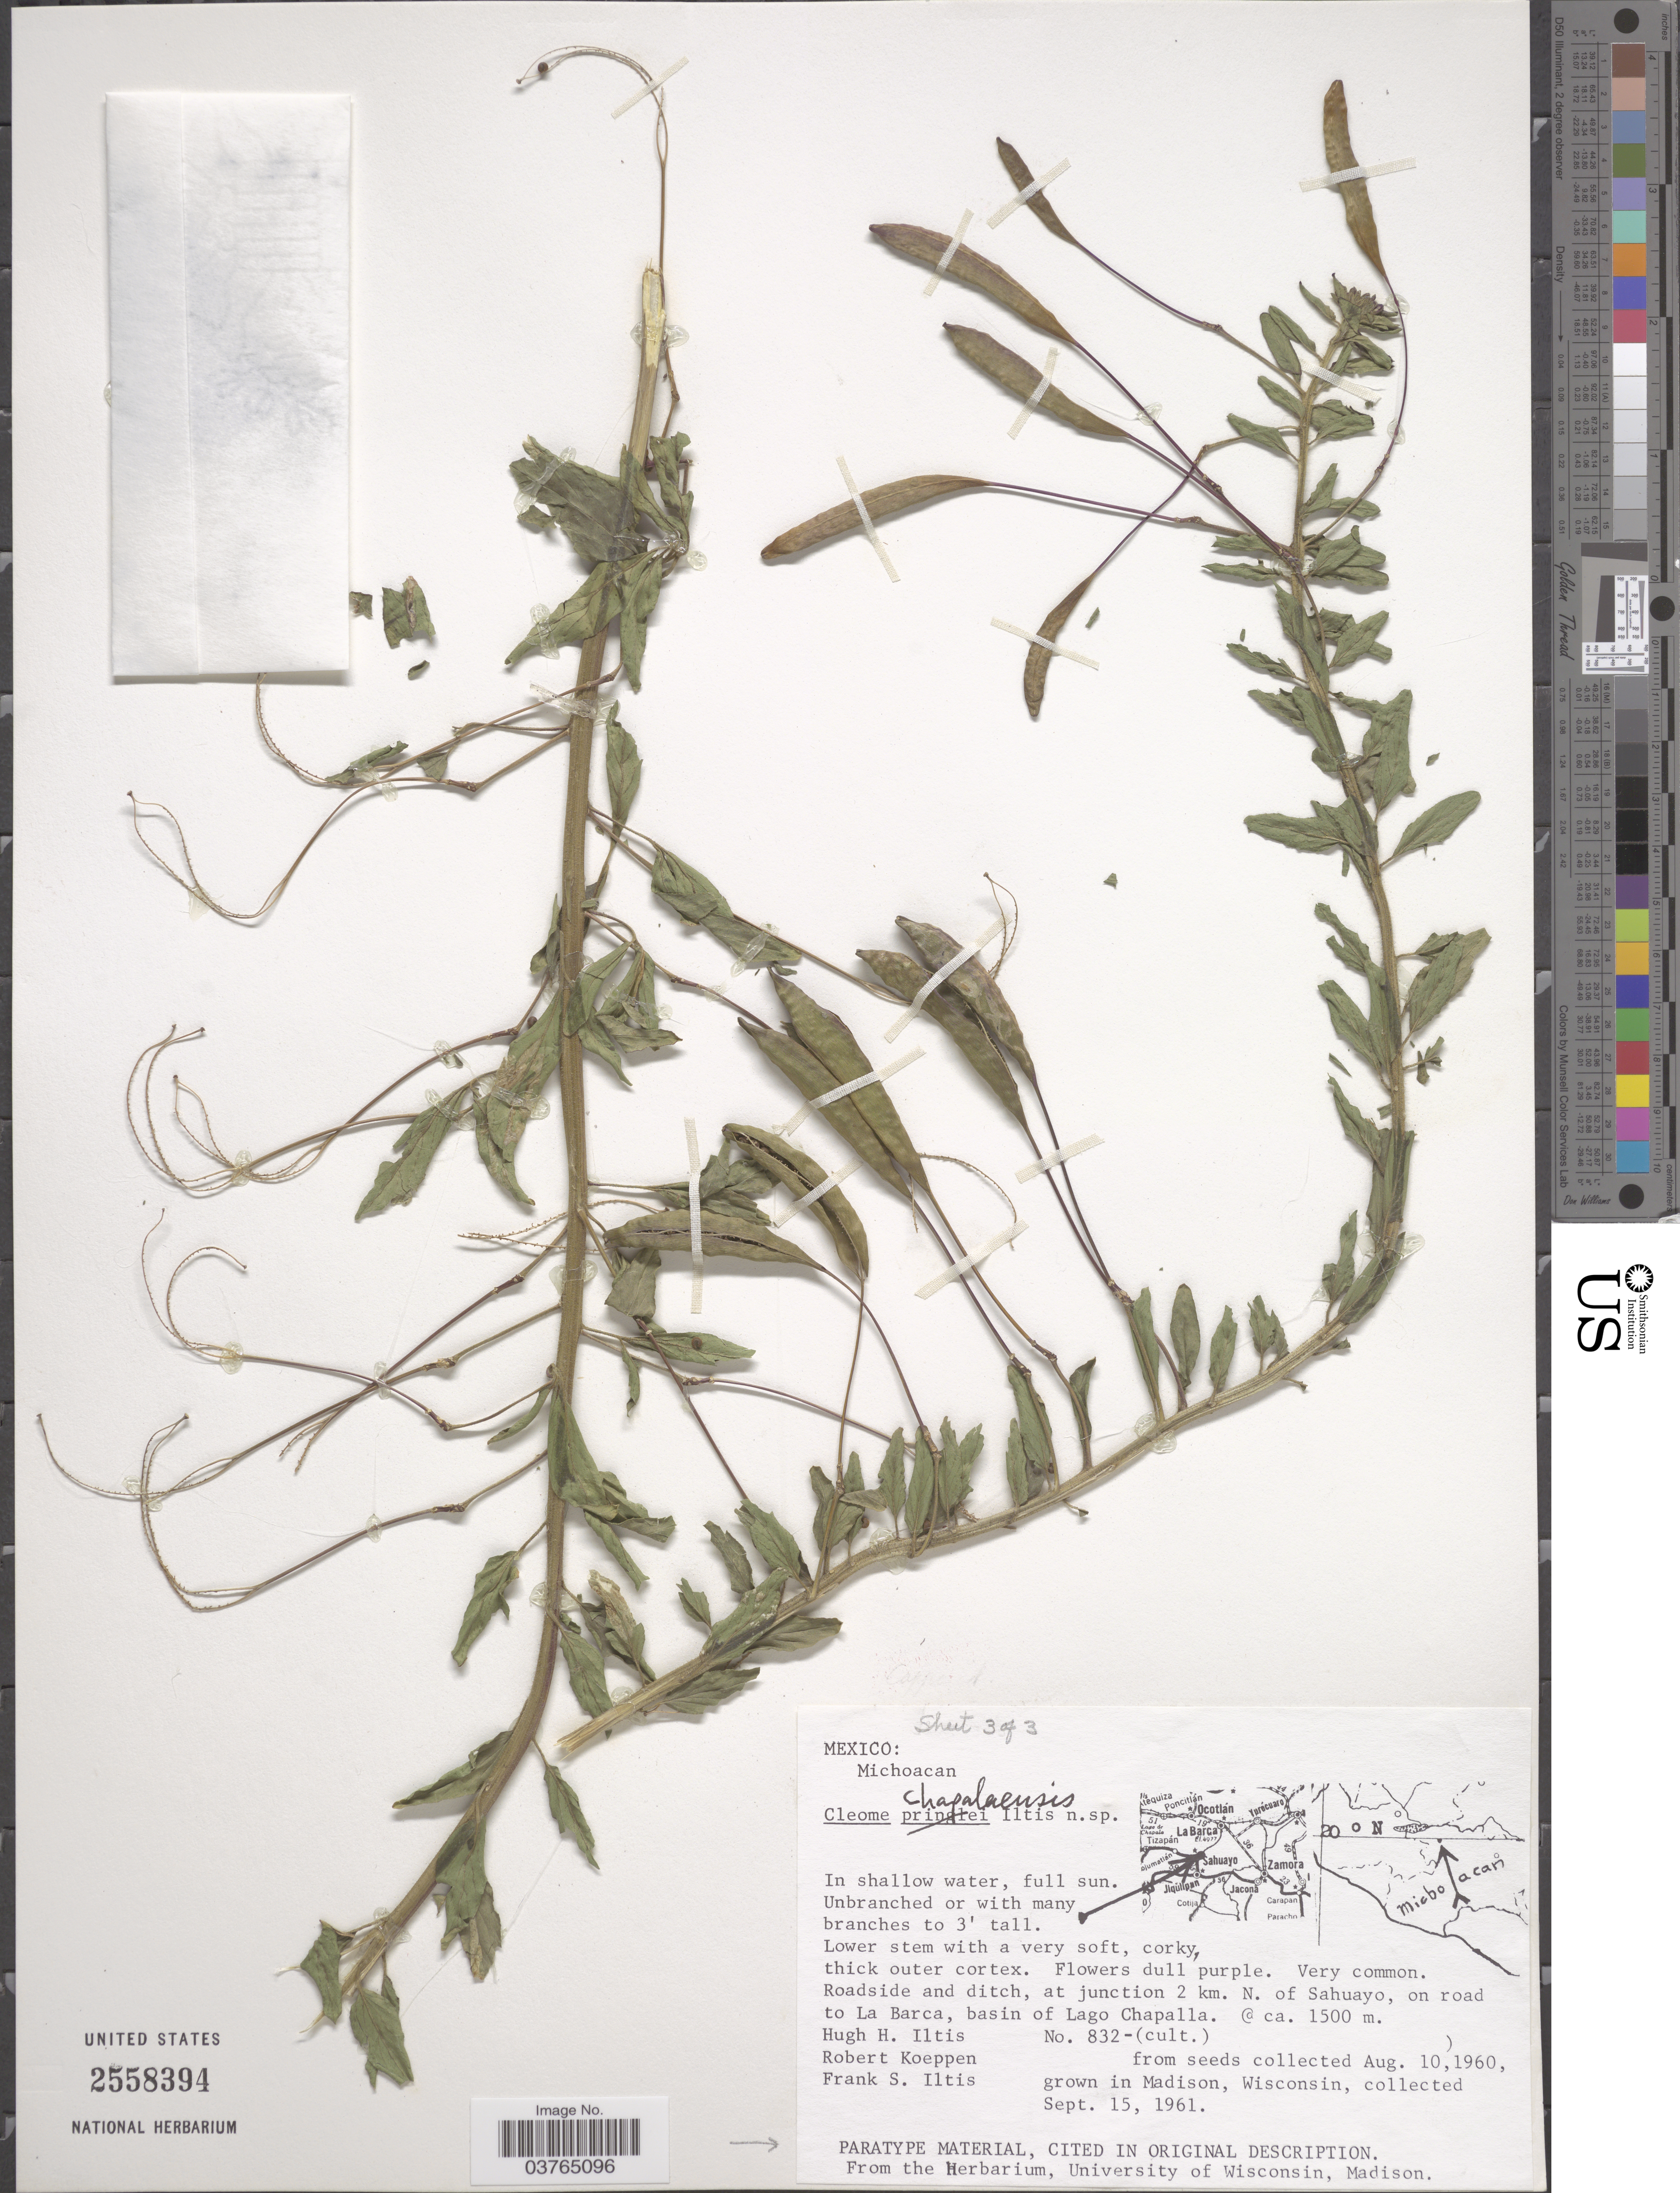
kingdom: Plantae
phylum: Tracheophyta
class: Magnoliopsida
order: Brassicales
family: Cleomaceae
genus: Tarenaya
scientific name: Tarenaya chapalensis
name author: (Iltis) Soares Neto & Roalson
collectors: H. Iltis, R. C. Koeppen & F. S. Iltis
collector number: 832?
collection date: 1961-09-15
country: United States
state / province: Wisconsin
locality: Grown in Madison.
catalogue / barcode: US 2558394